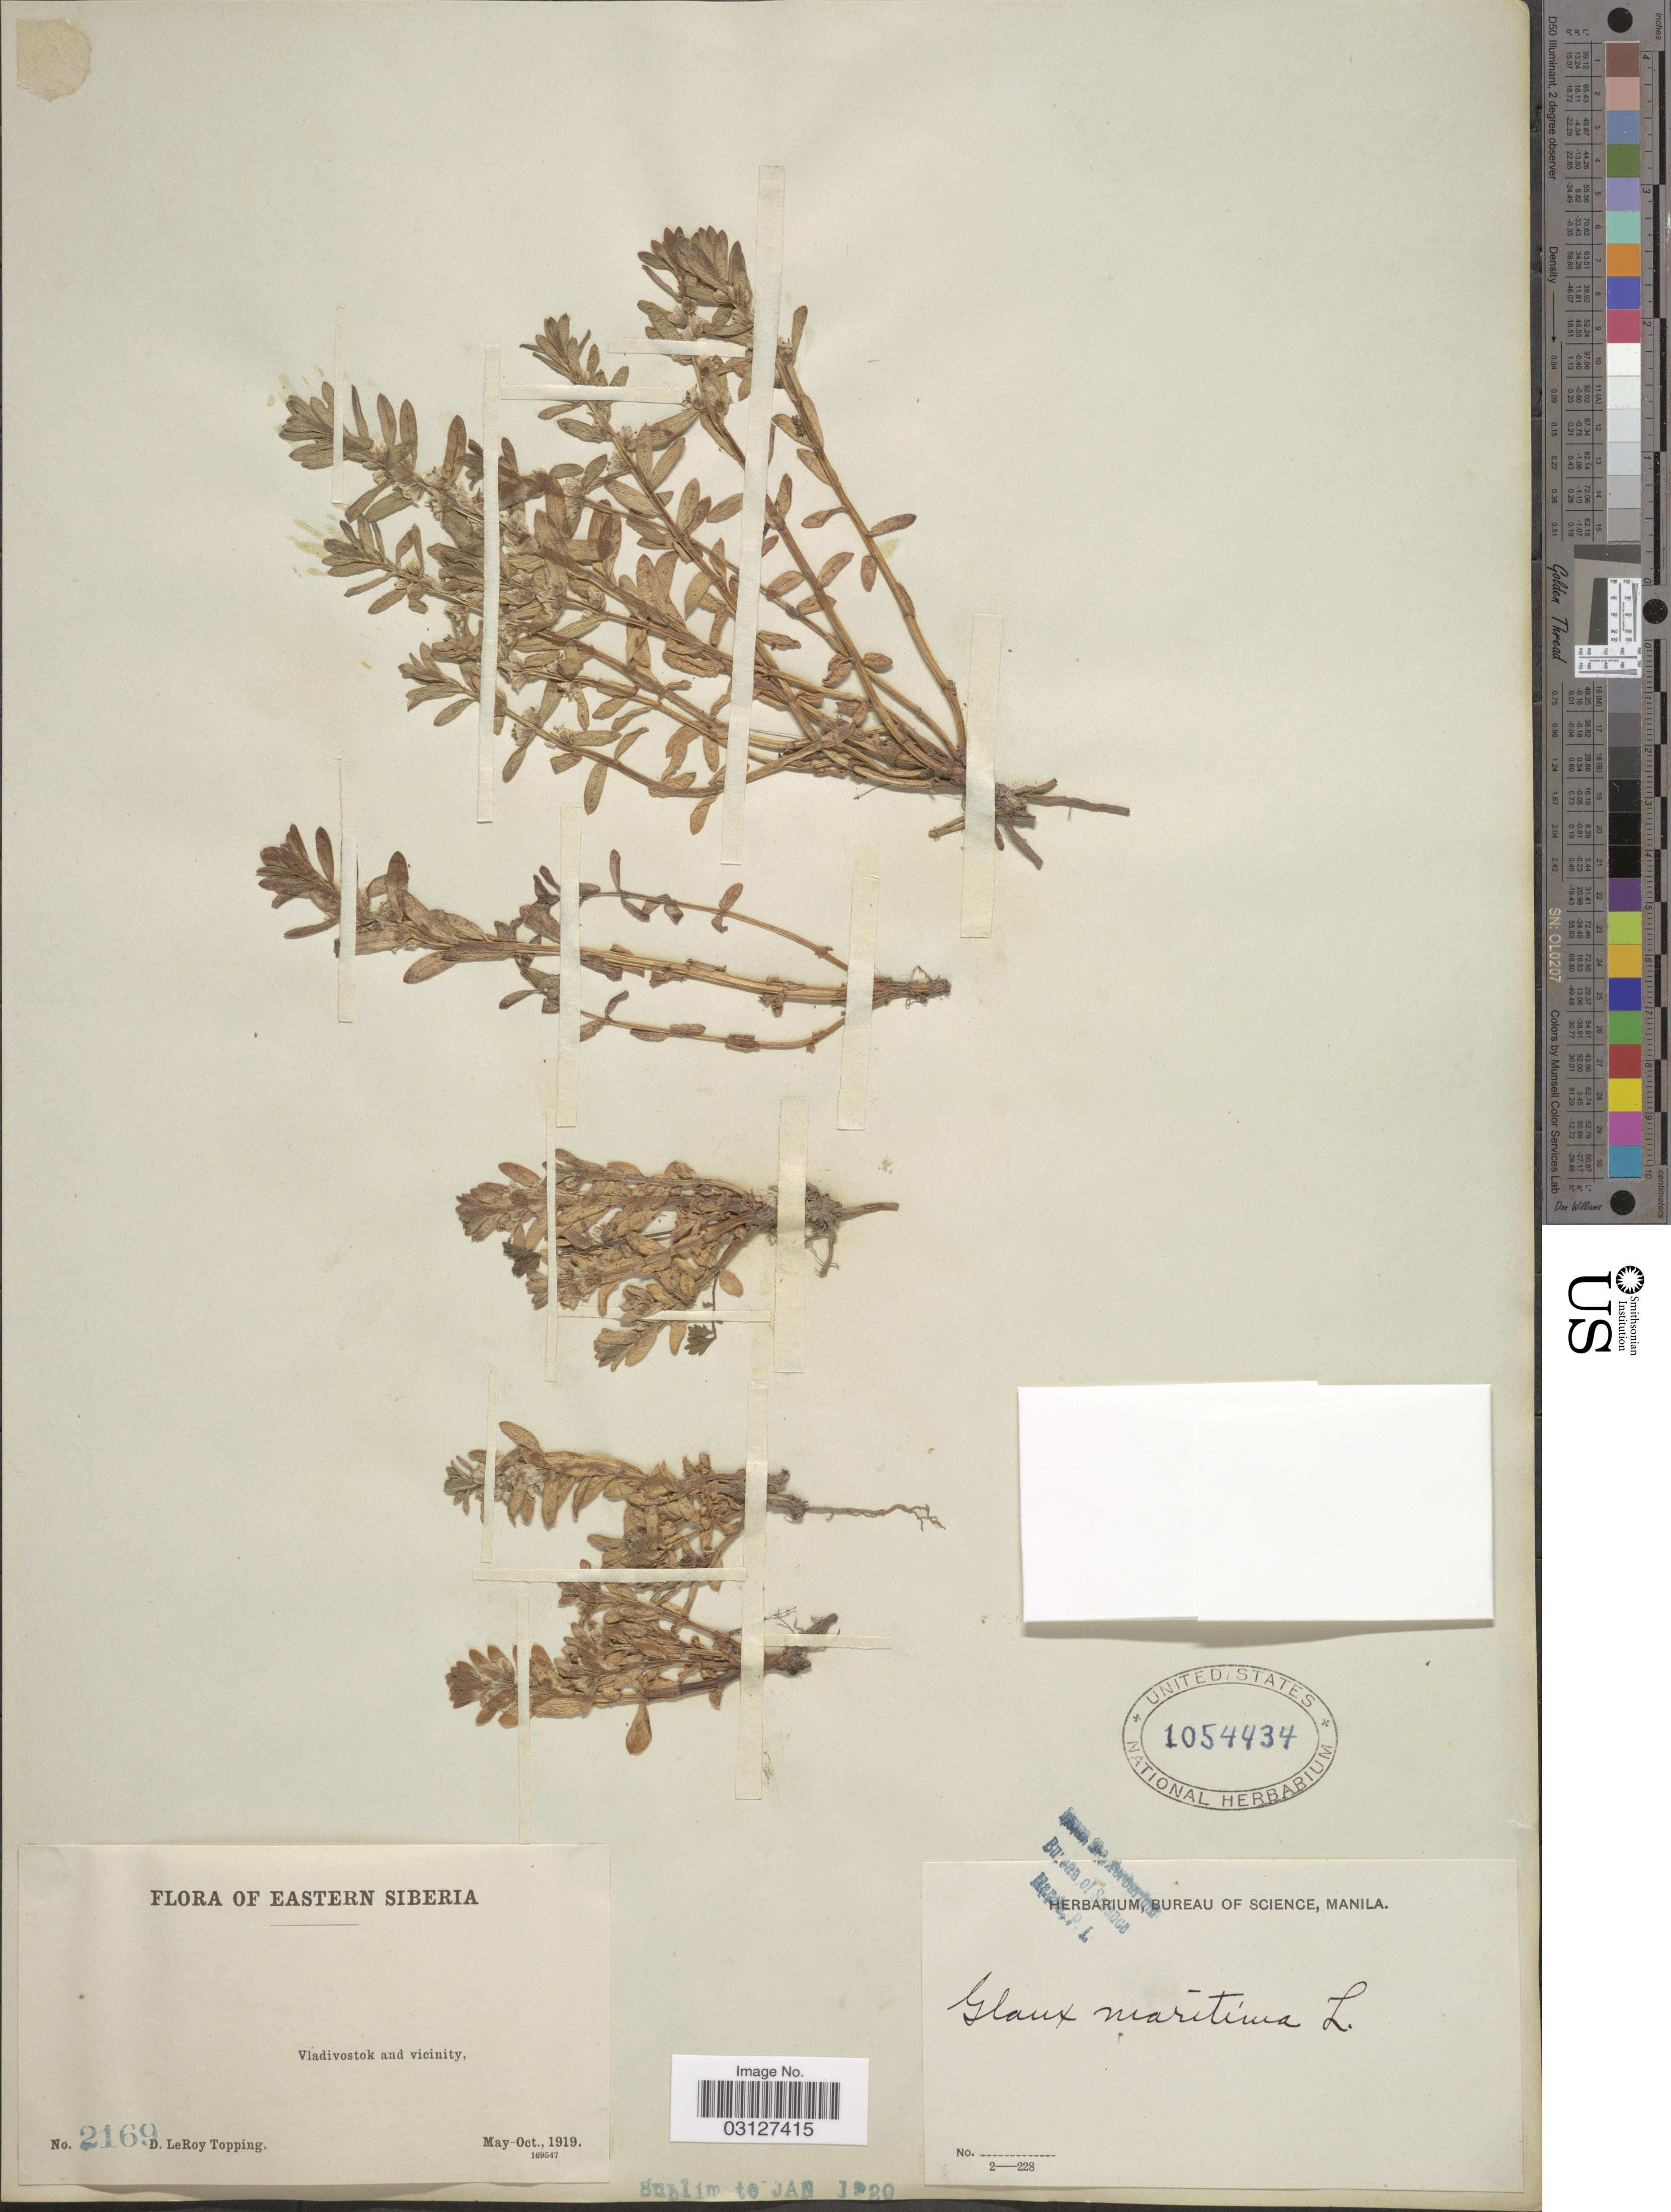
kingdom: Plantae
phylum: Tracheophyta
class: Magnoliopsida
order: Ericales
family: Primulaceae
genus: Glaux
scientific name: Glaux maritima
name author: L.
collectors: D. L. Topping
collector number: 2169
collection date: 1919-05/1919-10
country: Russian Federation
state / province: Primorsky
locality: Eastern Siberia. Vladivostok and vicinity.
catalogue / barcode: US 1054434